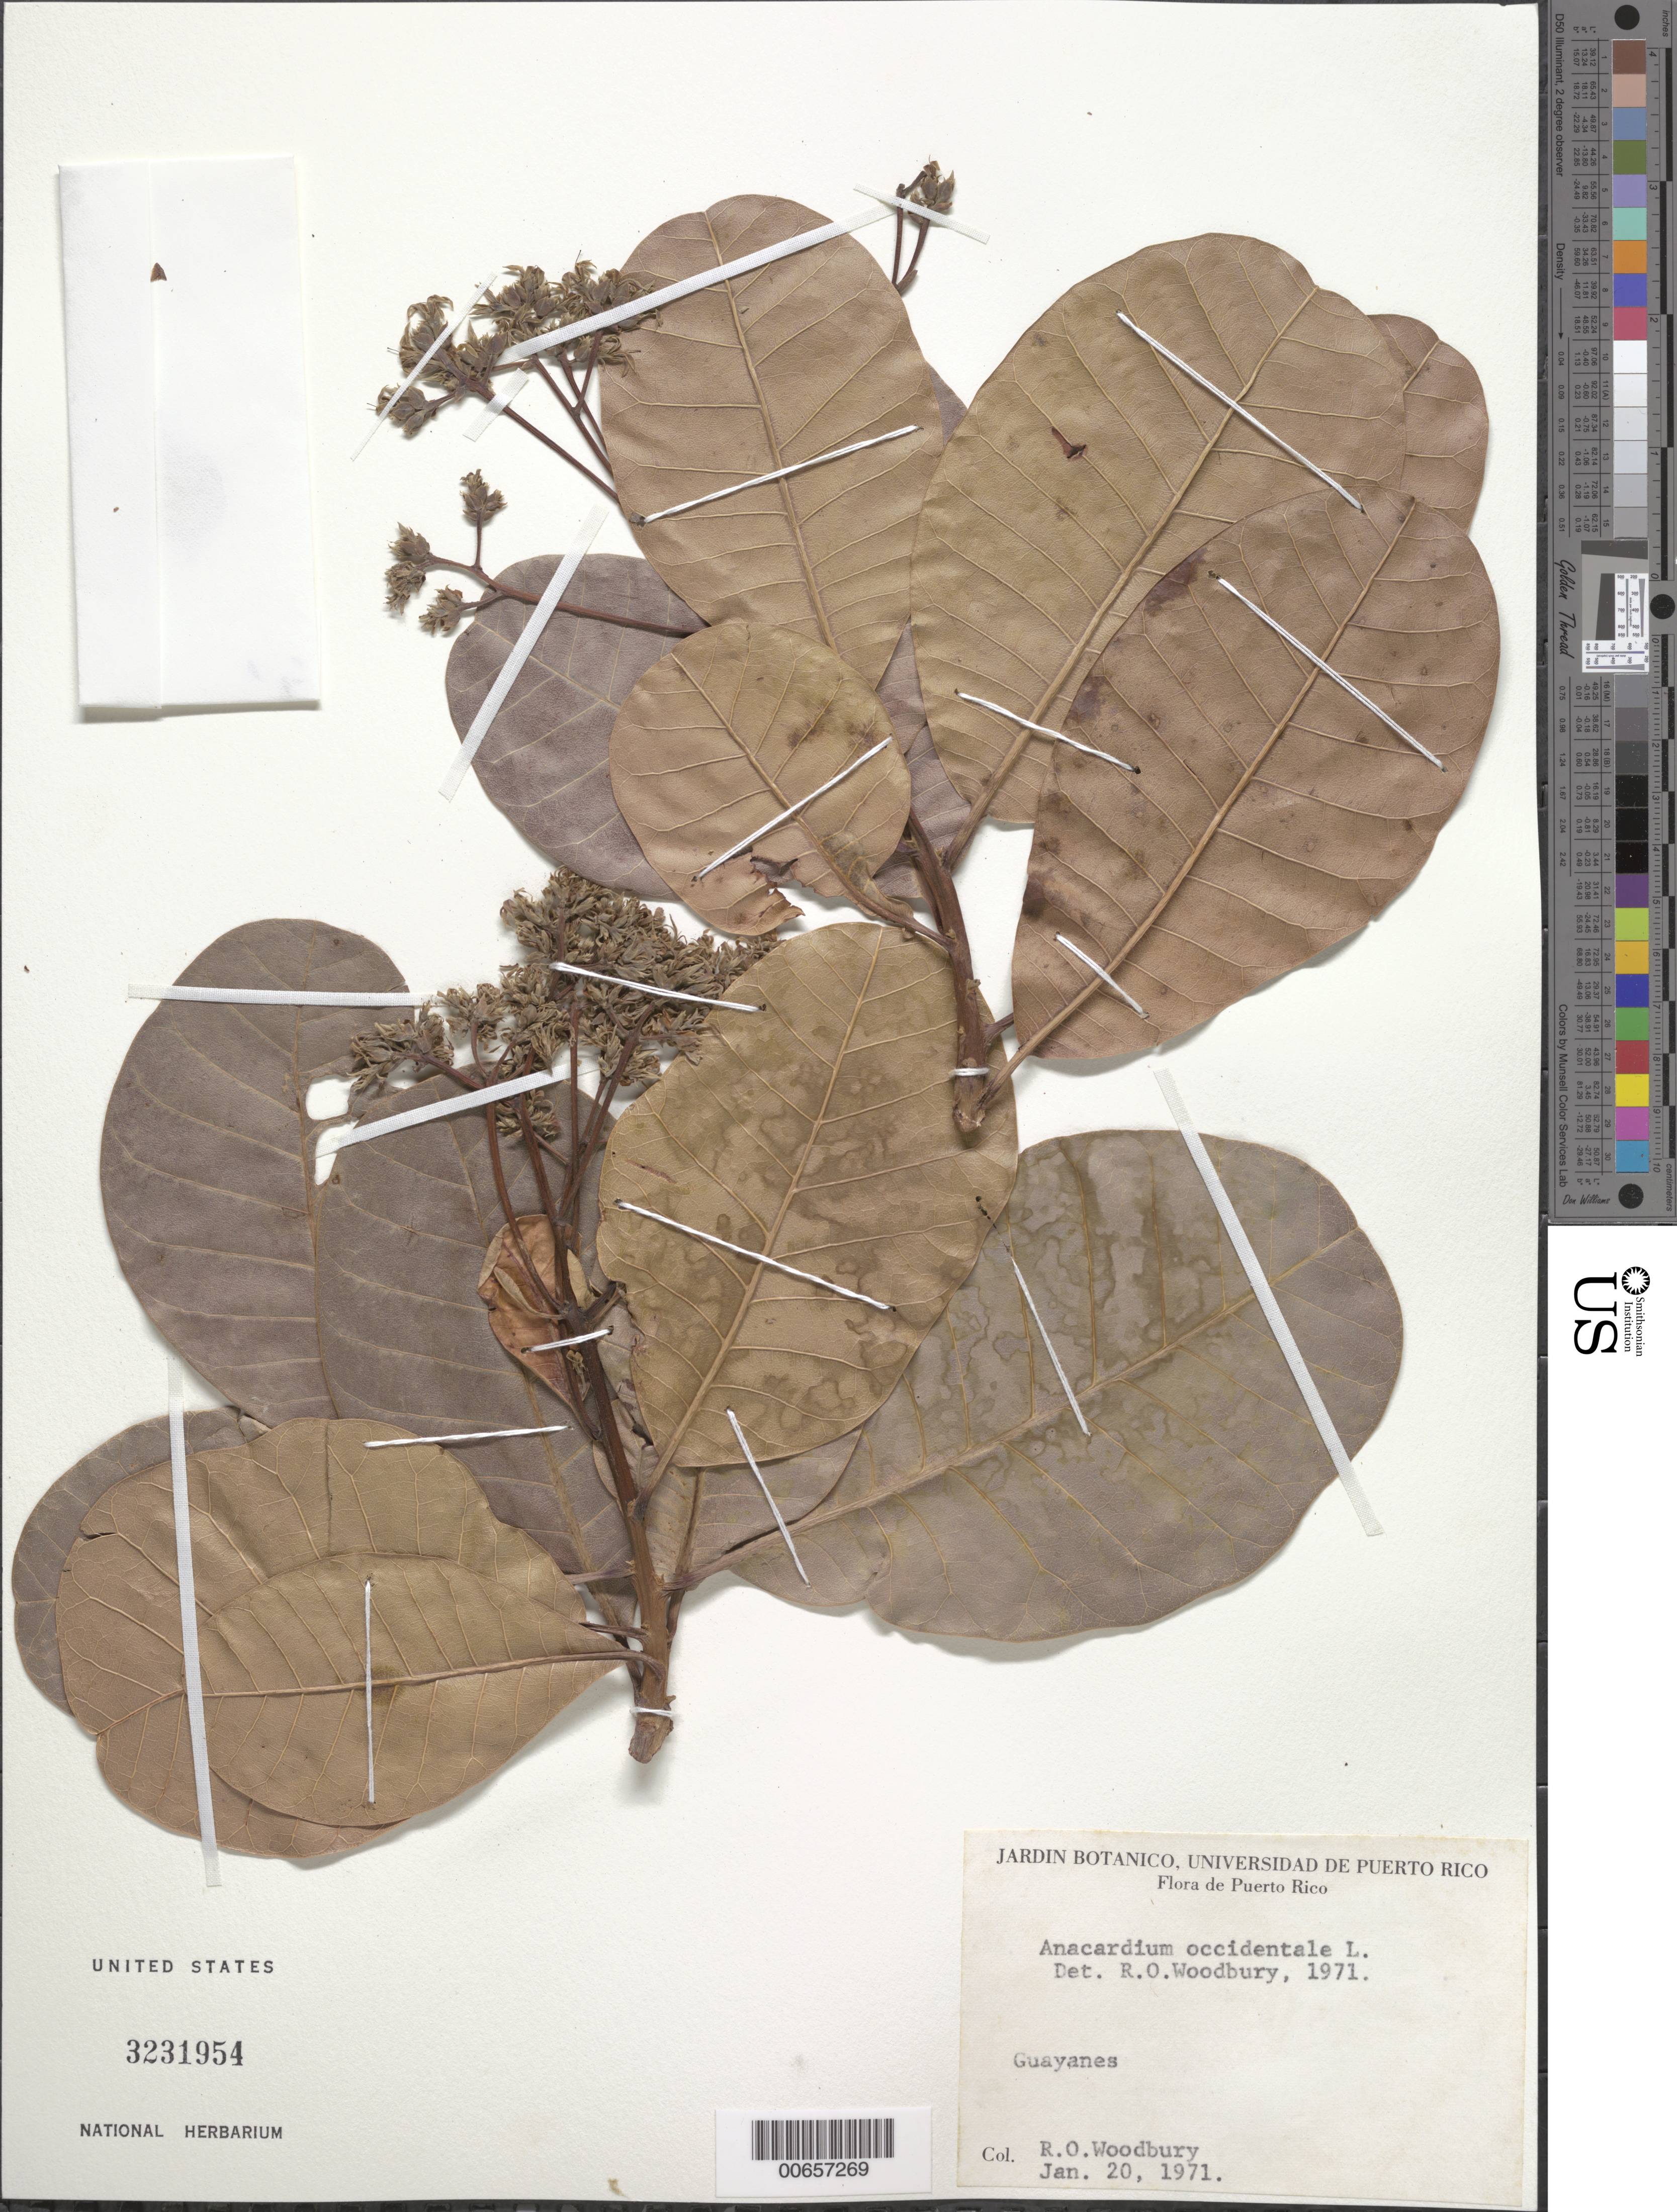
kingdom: Plantae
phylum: Tracheophyta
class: Magnoliopsida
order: Sapindales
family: Anacardiaceae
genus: Anacardium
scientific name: Anacardium occidentale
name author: L.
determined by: Woodbury, R. O.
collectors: R. O. Woodbury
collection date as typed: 20 Jan 1971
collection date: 1971-01-20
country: Puerto Rico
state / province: Yabucoa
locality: Guayanes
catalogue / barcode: US 3231954